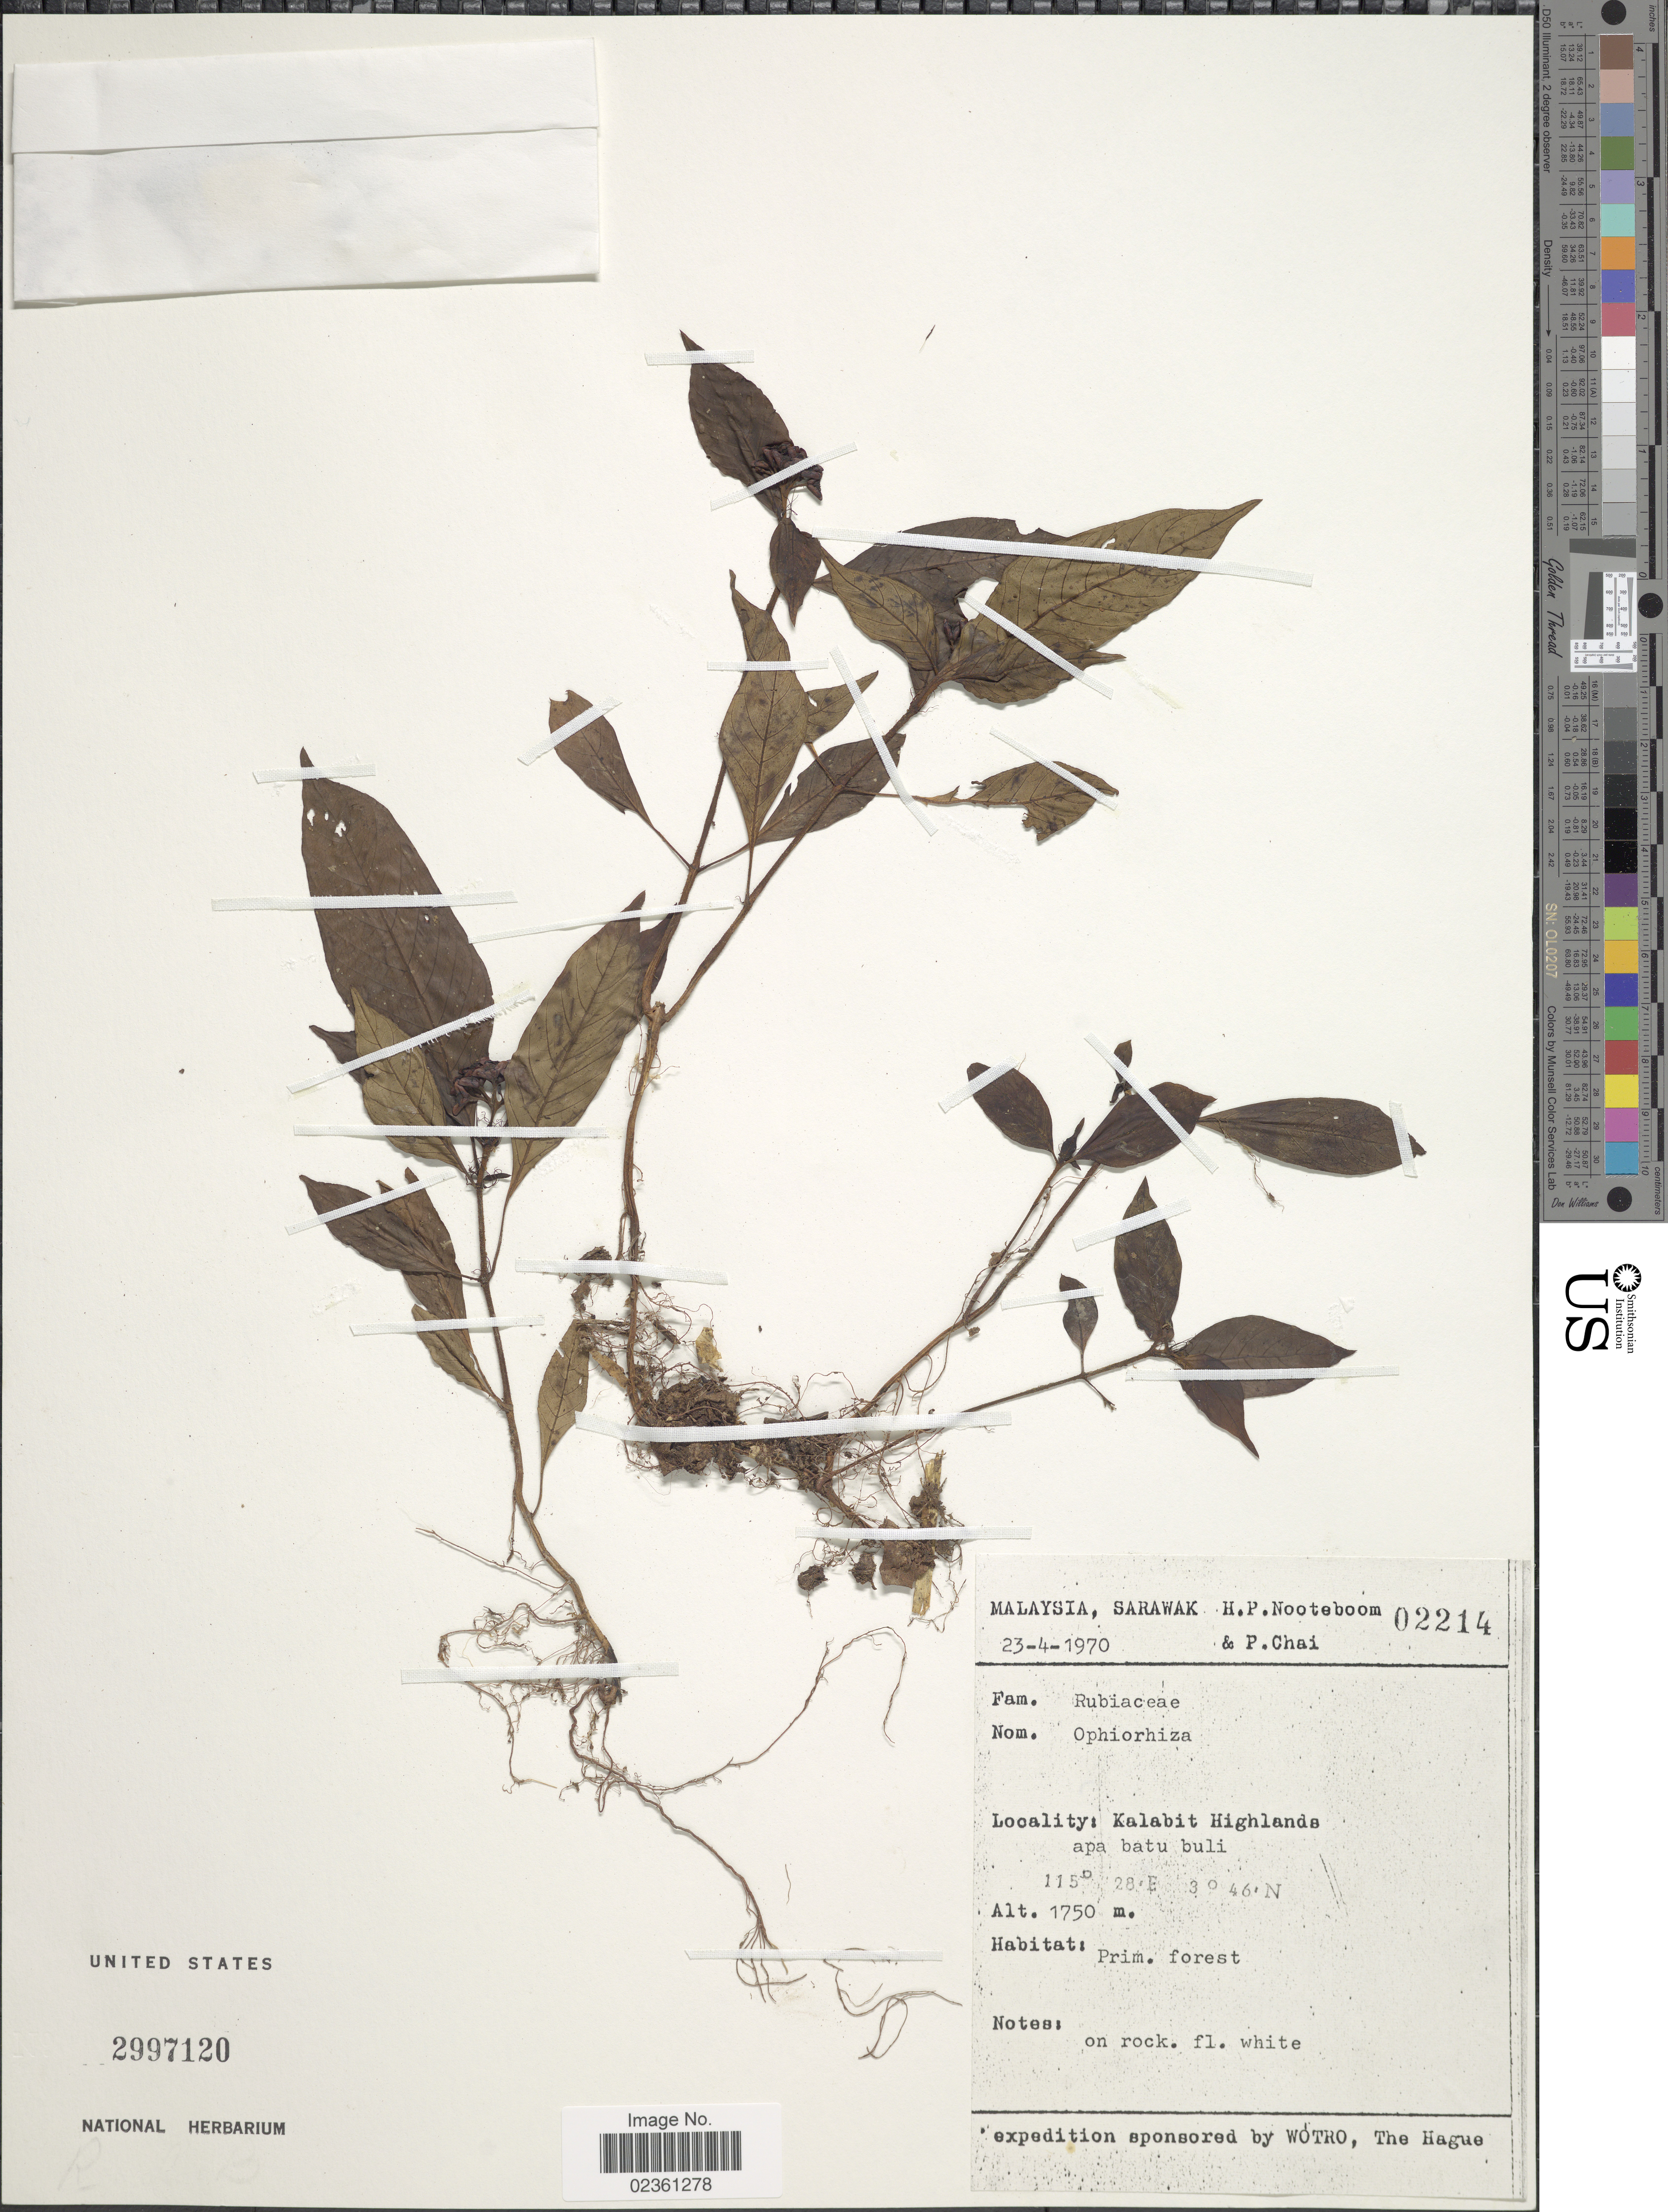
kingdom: Plantae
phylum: Tracheophyta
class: Magnoliopsida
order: Gentianales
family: Rubiaceae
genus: Ophiorrhiza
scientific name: Ophiorrhiza sp.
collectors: H. P. Nooteboom & P. Chai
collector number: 02214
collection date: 1970-04-23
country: Malaysia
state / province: Sarawak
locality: Kalabit Highlands apa batu buli, Prim forest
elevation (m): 1750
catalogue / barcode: US 2997120